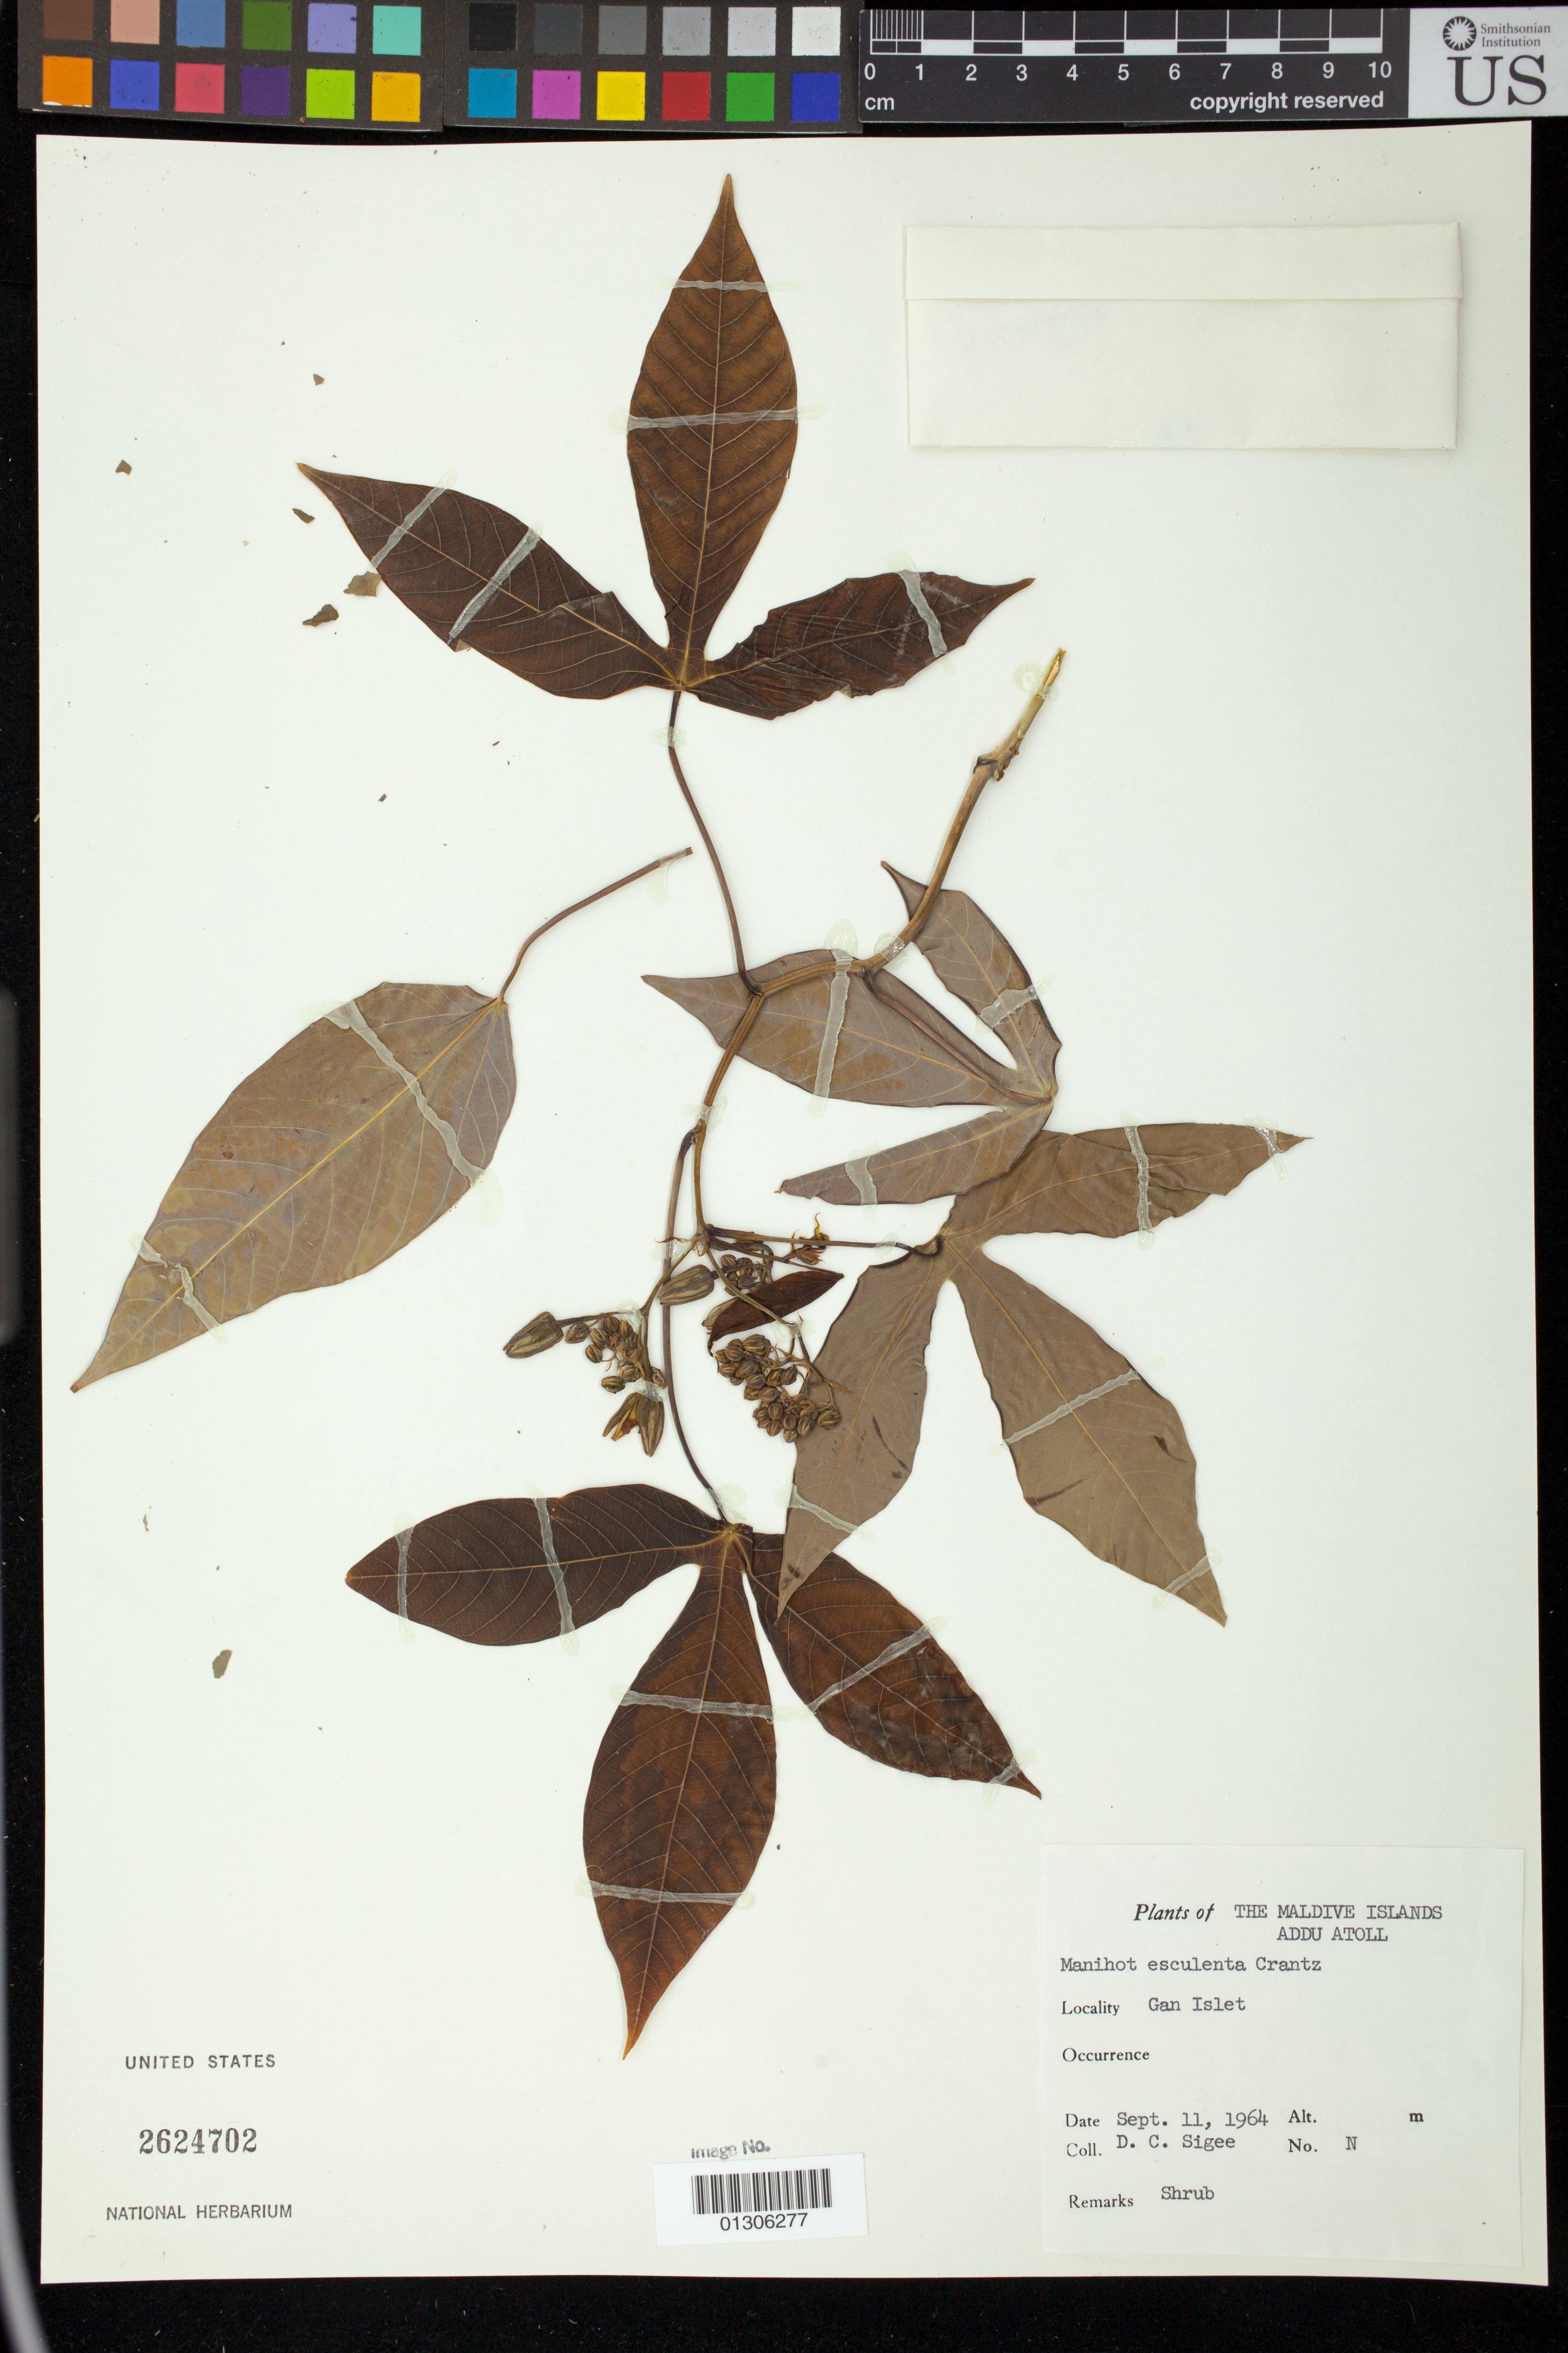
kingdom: Plantae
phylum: Tracheophyta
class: Magnoliopsida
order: Malpighiales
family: Euphorbiaceae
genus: Manihot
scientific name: Manihot esculenta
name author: Crantz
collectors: D. C. Sigee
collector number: N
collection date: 1964-11-09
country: Maldive Islands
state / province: Seenu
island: Addu Atoll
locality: Addu Atoll, Gan Islet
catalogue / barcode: US 2624702